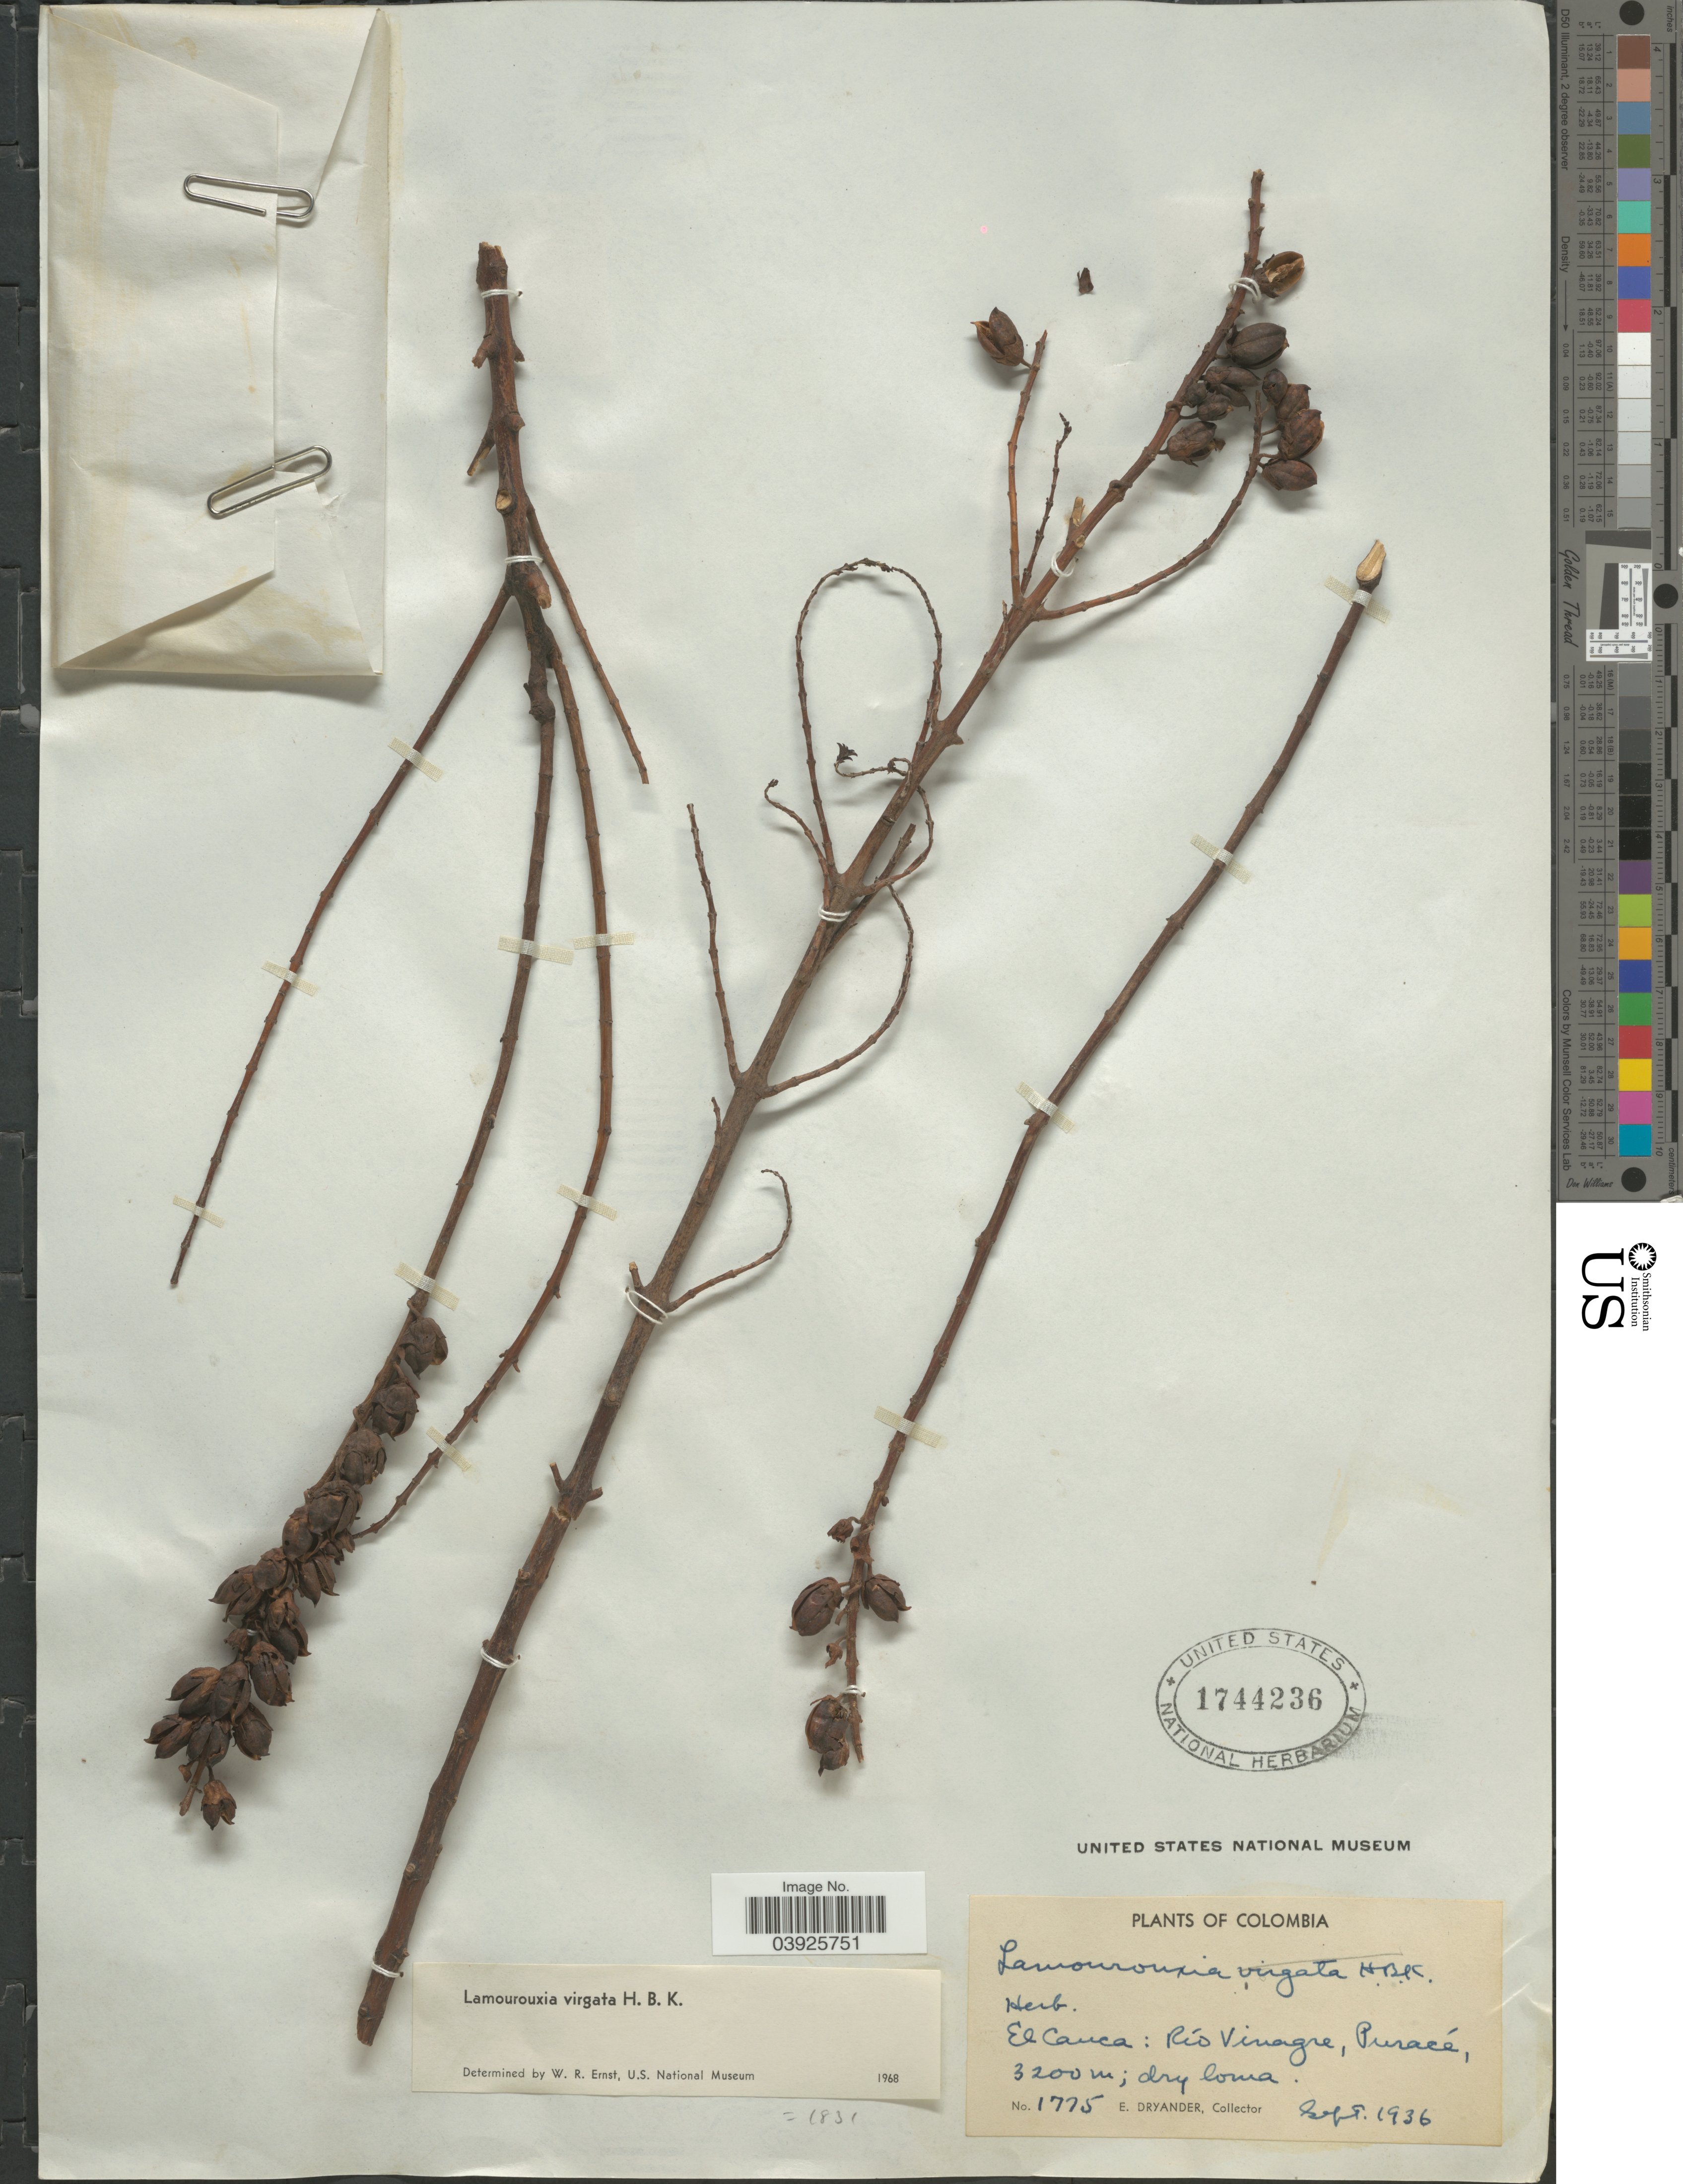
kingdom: Plantae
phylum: Tracheophyta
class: Magnoliopsida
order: Lamiales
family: Orobanchaceae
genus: Lamourouxia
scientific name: Lamourouxia virgata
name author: Kunth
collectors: E. Dryander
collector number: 1775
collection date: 1936-09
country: Colombia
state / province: Cauca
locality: El Cauca: Río Vinagre, Puracé, dry loma.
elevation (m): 3200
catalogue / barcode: US 1744236